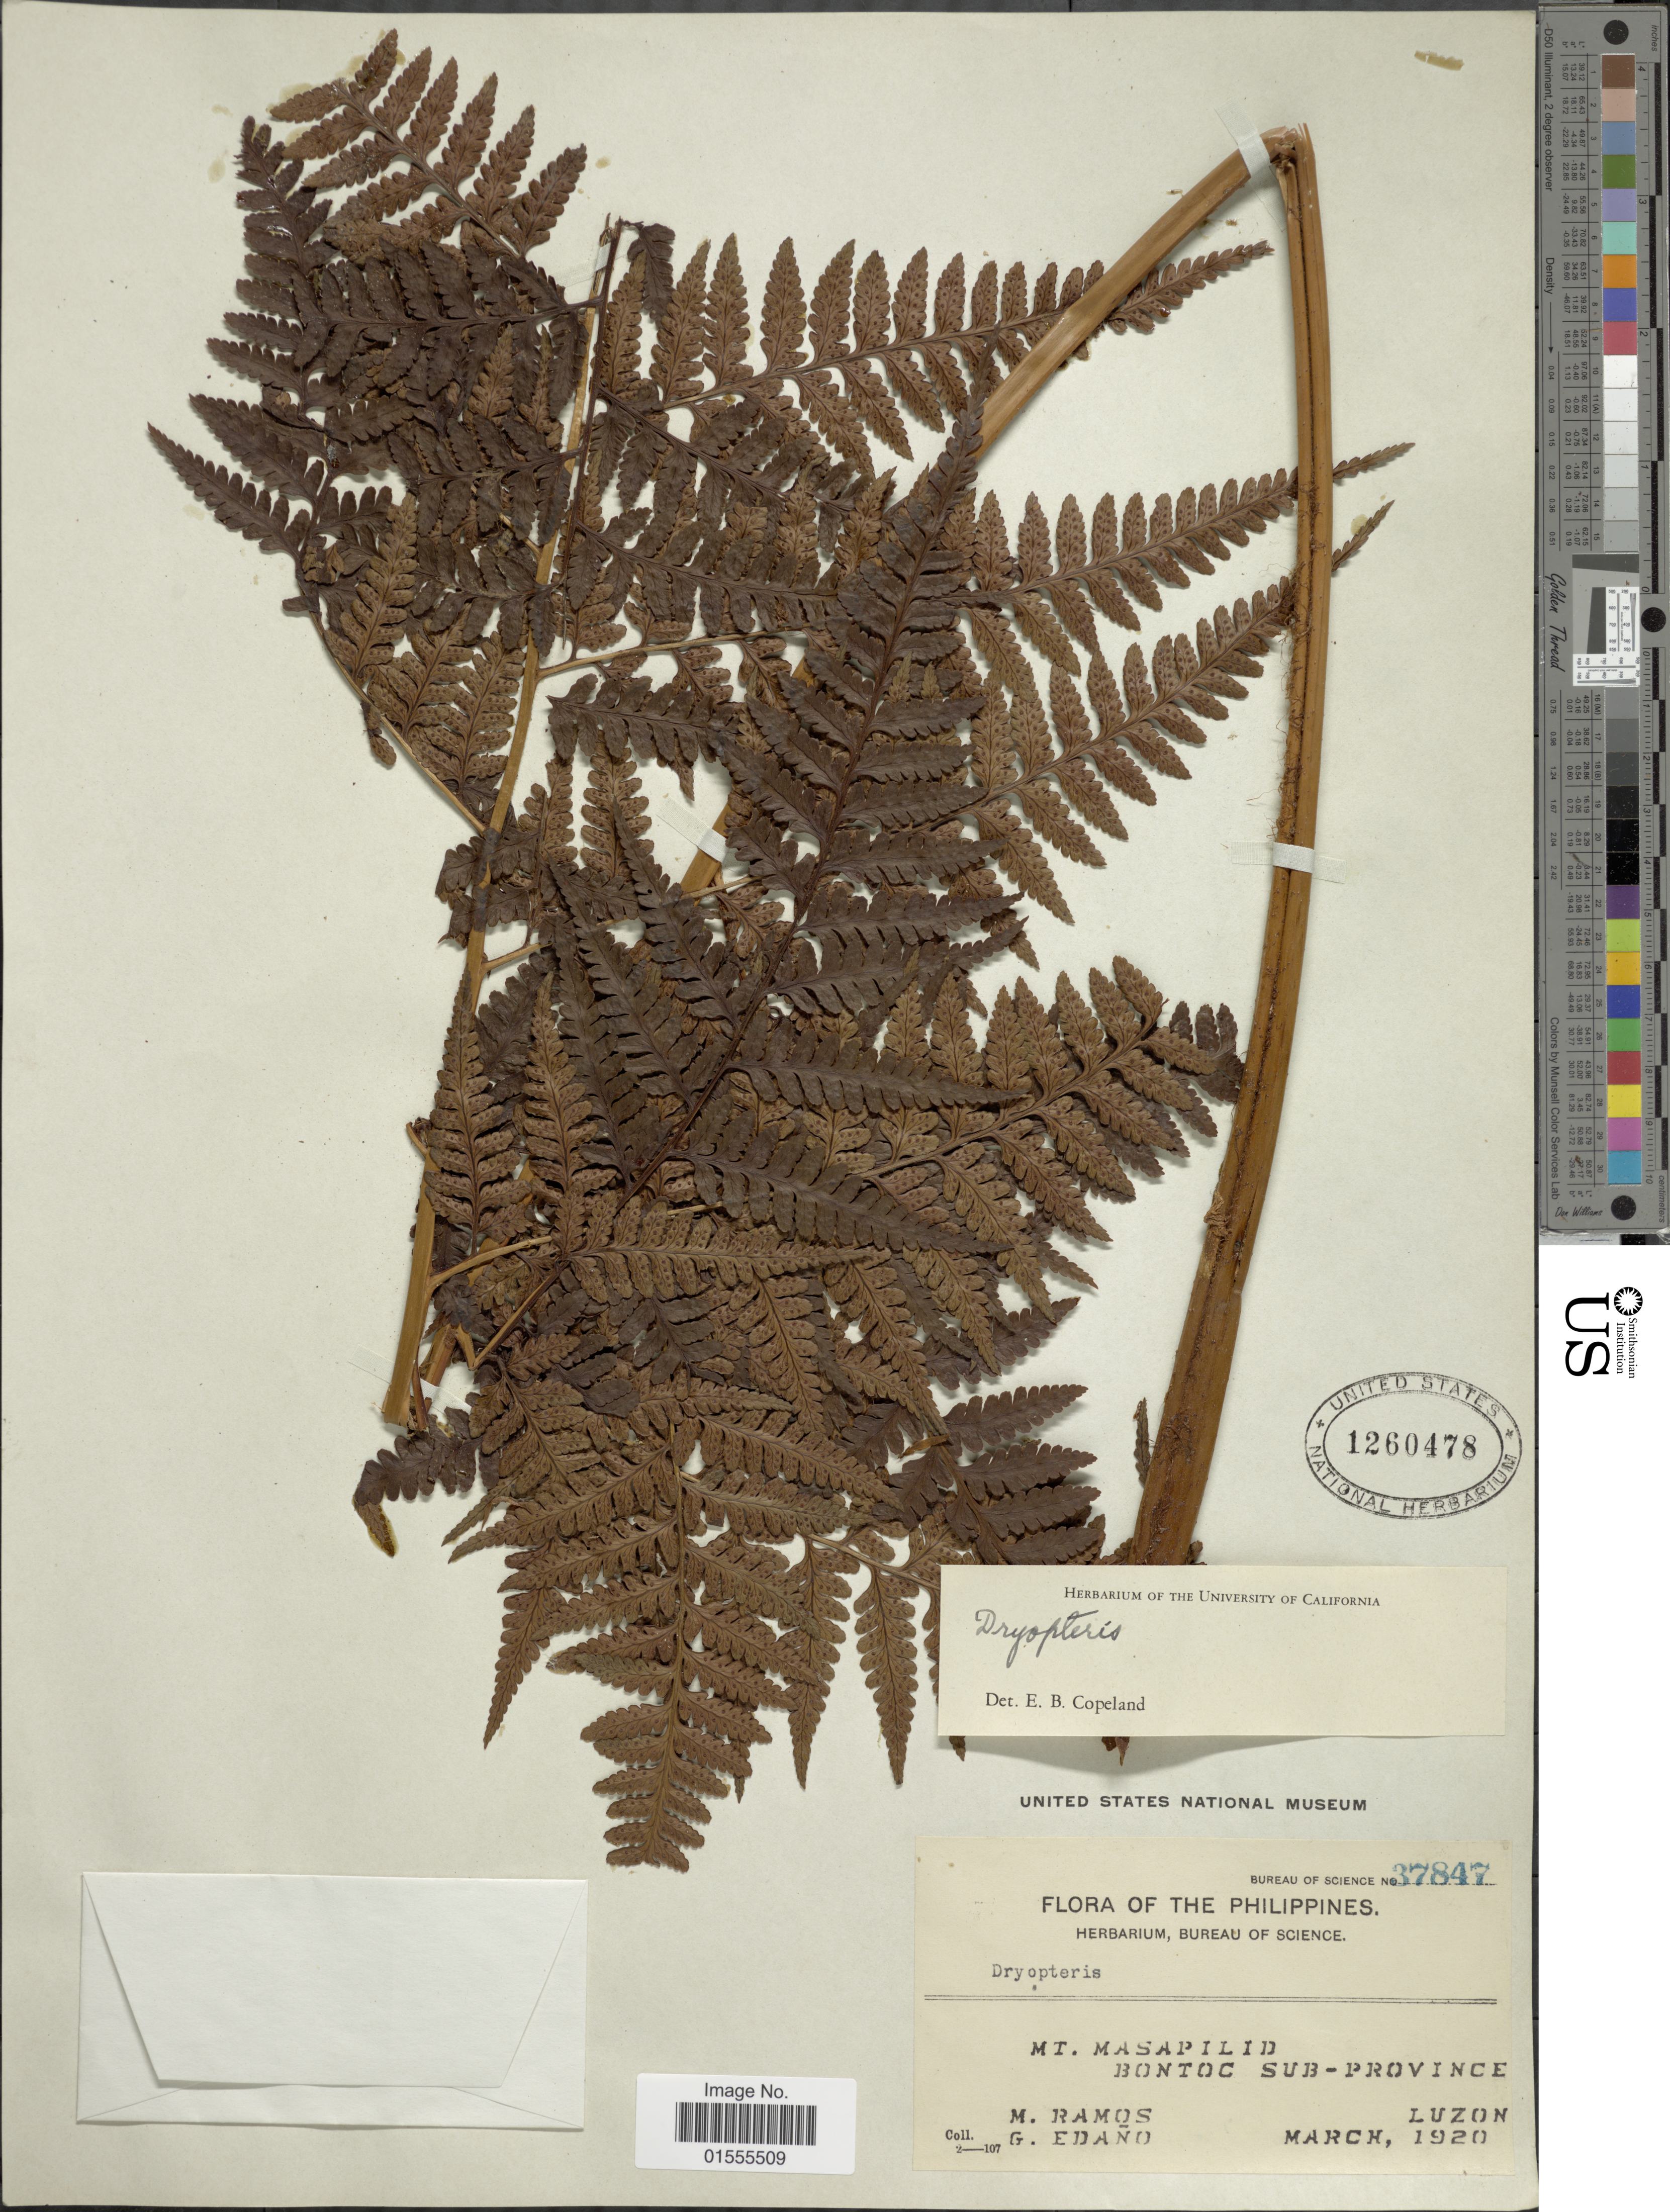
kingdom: Plantae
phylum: Tracheophyta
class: Polypodiopsida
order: Polypodiales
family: Dryopteridaceae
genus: Dryopteris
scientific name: Dryopteris subarborea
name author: (Baker) C. Chr.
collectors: M. Ramos & G. Edaño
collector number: Bureau of Science 37847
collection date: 1920-03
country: Philippines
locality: Mt Masapilid, Bontoc Sub-Province, Luzon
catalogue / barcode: US 1260478